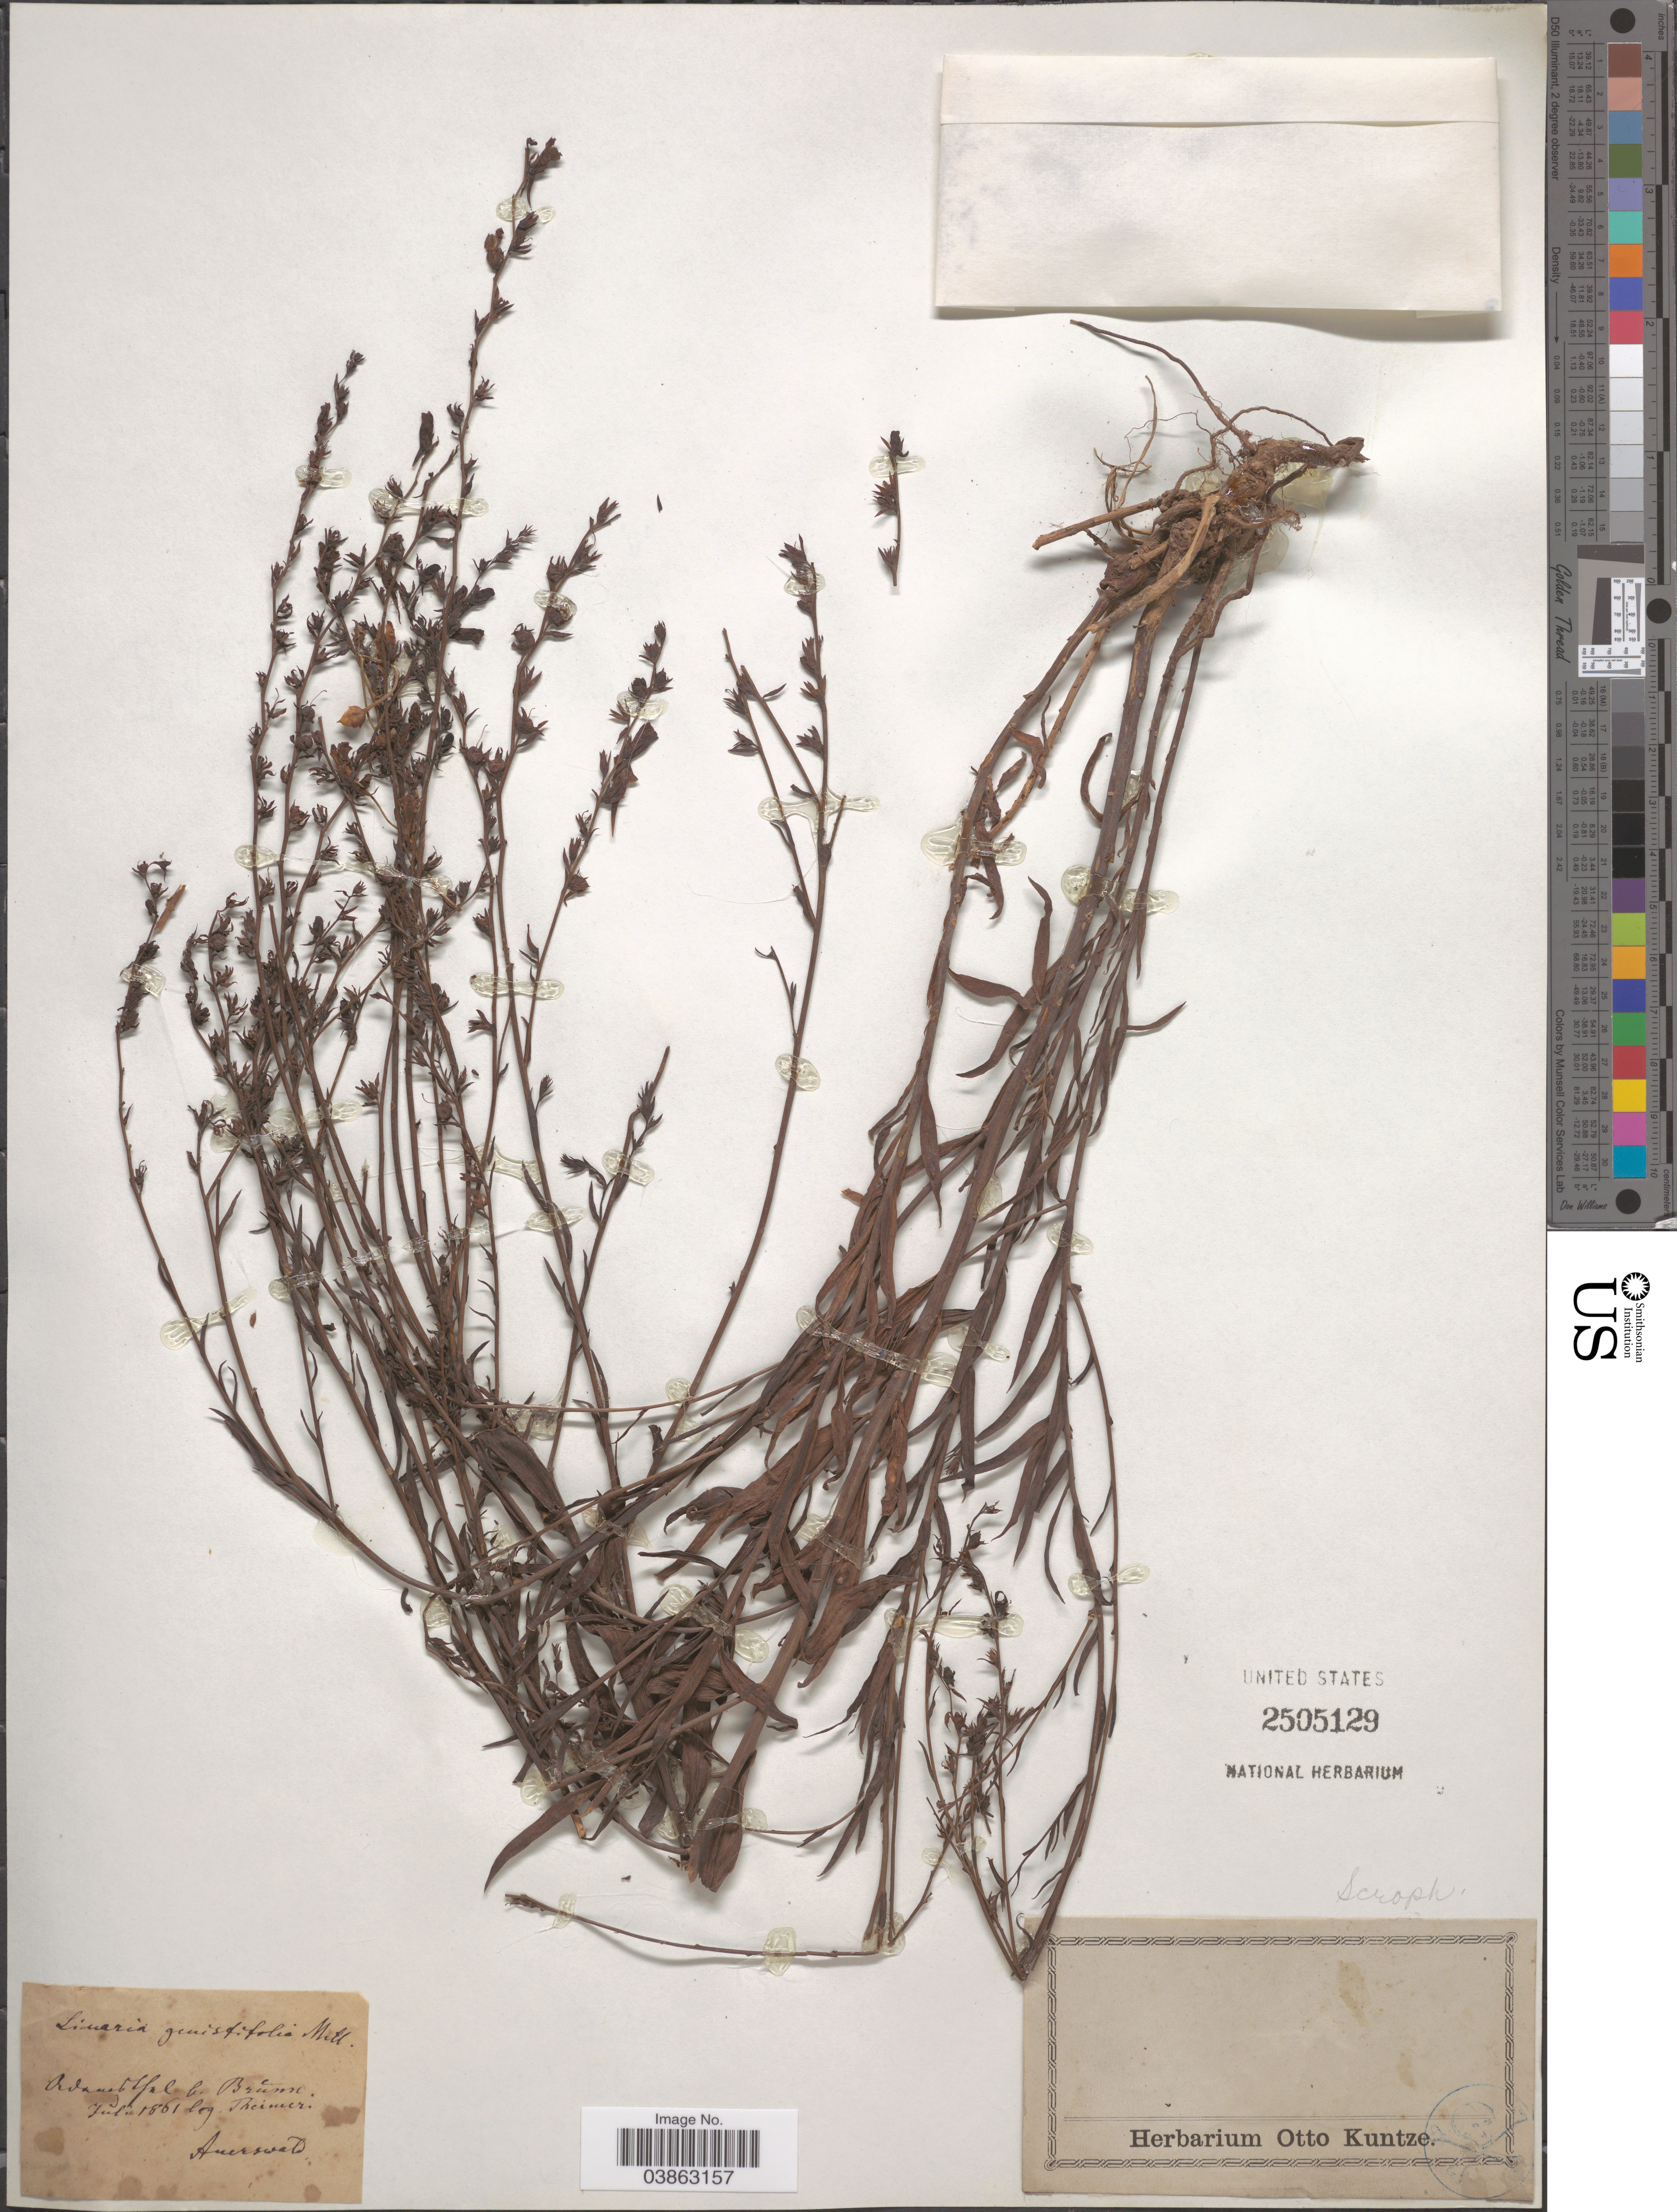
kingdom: Plantae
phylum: Tracheophyta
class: Magnoliopsida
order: Lamiales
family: Plantaginaceae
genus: Linaria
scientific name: Linaria genistifolia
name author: (L.) Mill.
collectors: Theimer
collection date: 1861-07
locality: Adanadthal [interpreted] b. Brunn. Anerswald [interpreted].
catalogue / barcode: US 2505129